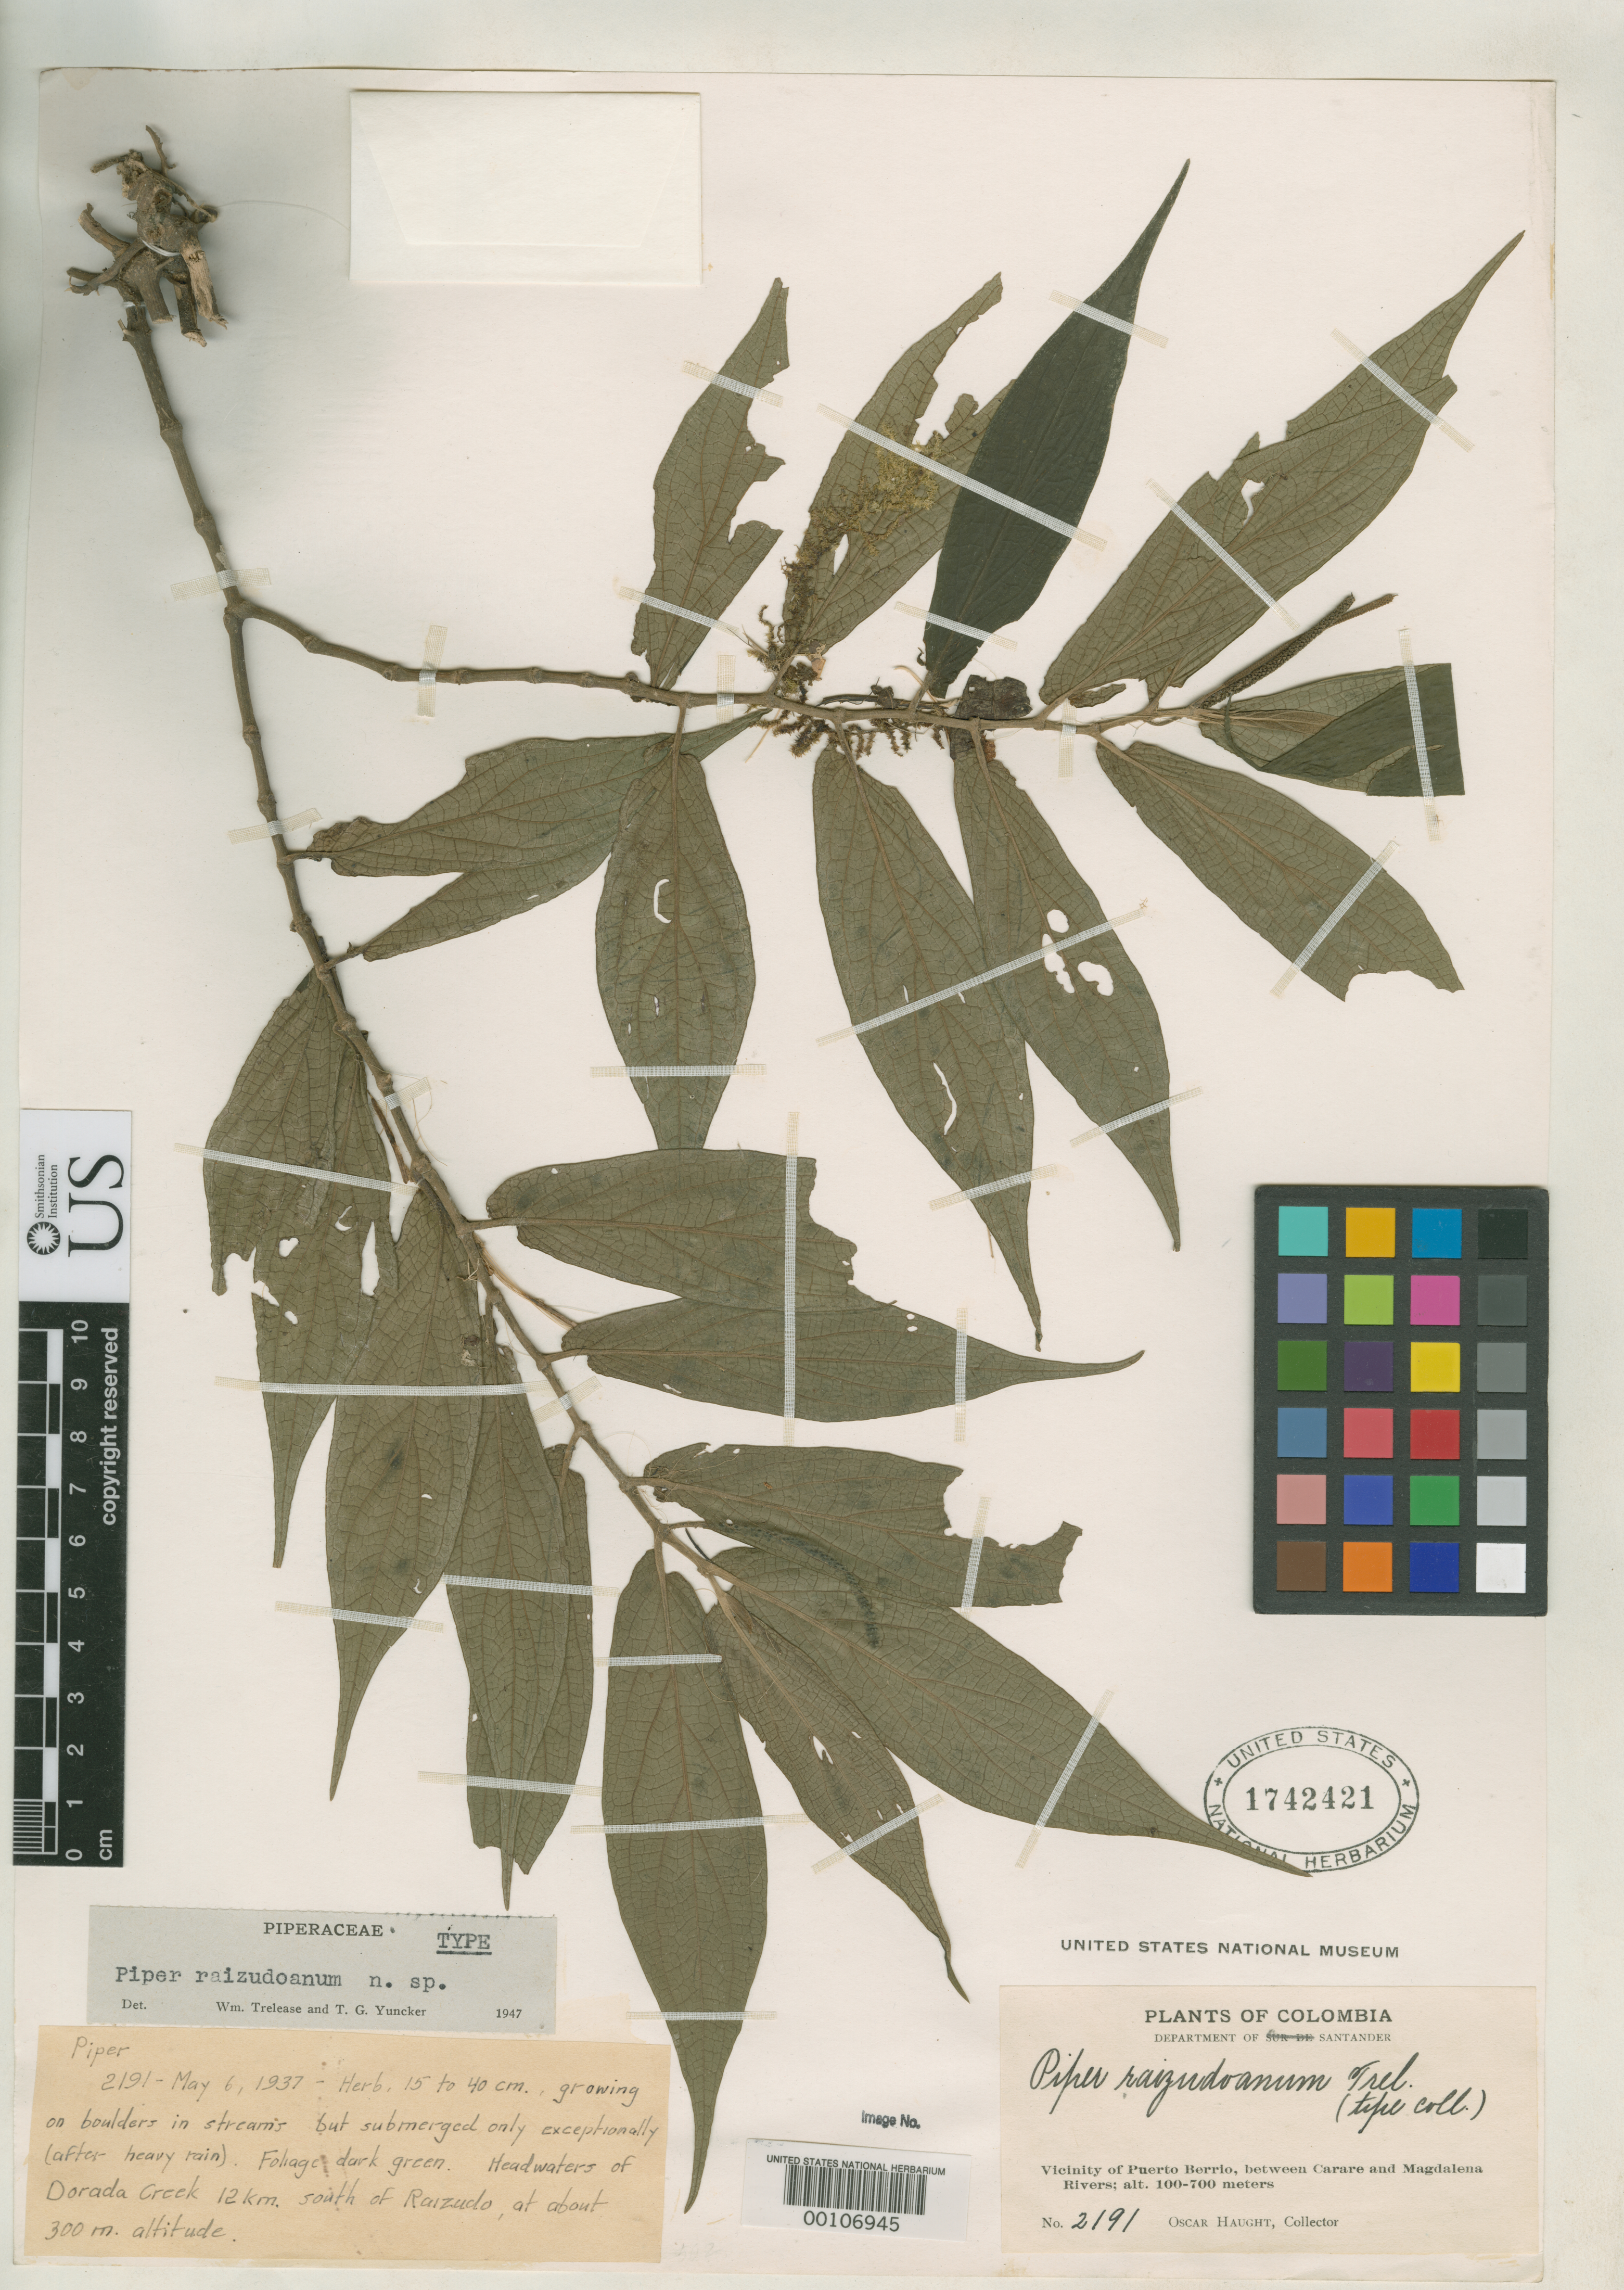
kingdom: Plantae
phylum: Tracheophyta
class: Magnoliopsida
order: Piperales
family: Piperaceae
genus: Piper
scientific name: Piper raizudoanum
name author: Trel. & Yunck.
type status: Holotype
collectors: O. L. Haught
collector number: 2191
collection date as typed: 06 May 1937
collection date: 1937-05-06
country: Colombia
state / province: Santander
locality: Near Raizudo, head-waters of Dorado Creek.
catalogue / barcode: US 1742421